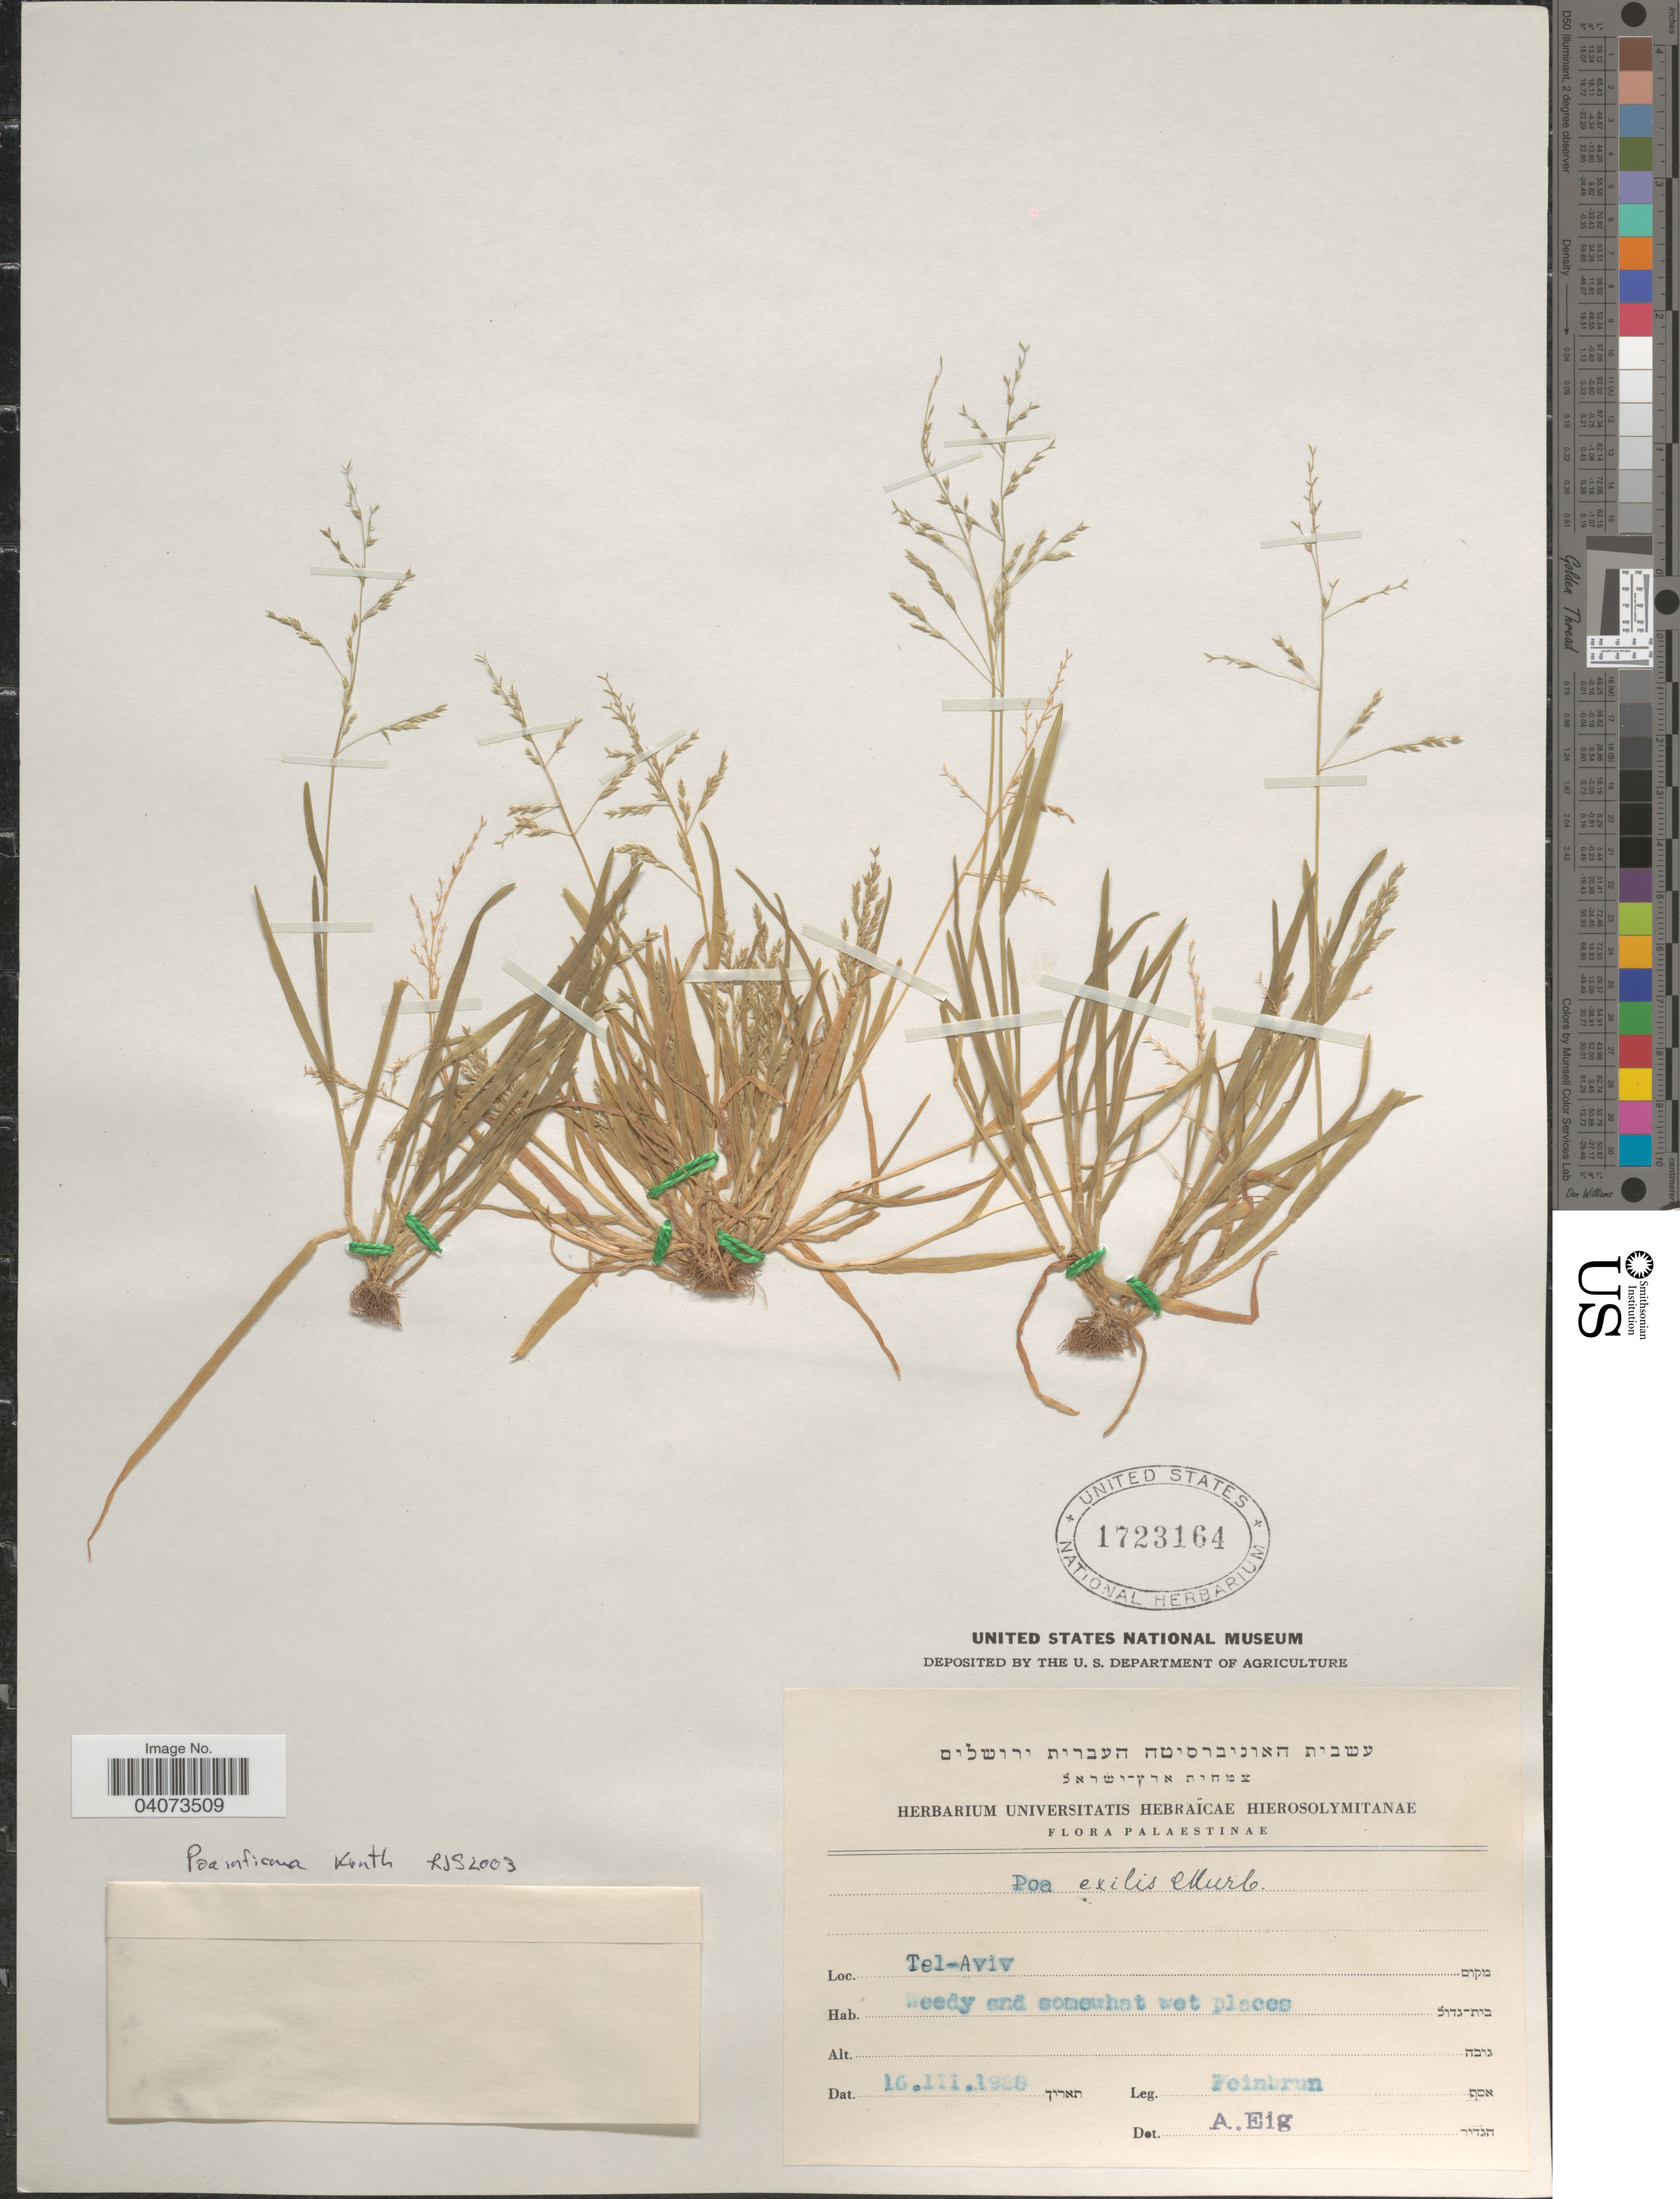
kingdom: Plantae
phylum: Tracheophyta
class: Liliopsida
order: Poales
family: Poaceae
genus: Poa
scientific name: Poa infirma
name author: Kunth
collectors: Feinbrun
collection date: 1920-03-16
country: Israel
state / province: Tel Aviv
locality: Palaestinae.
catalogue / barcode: US 1723164